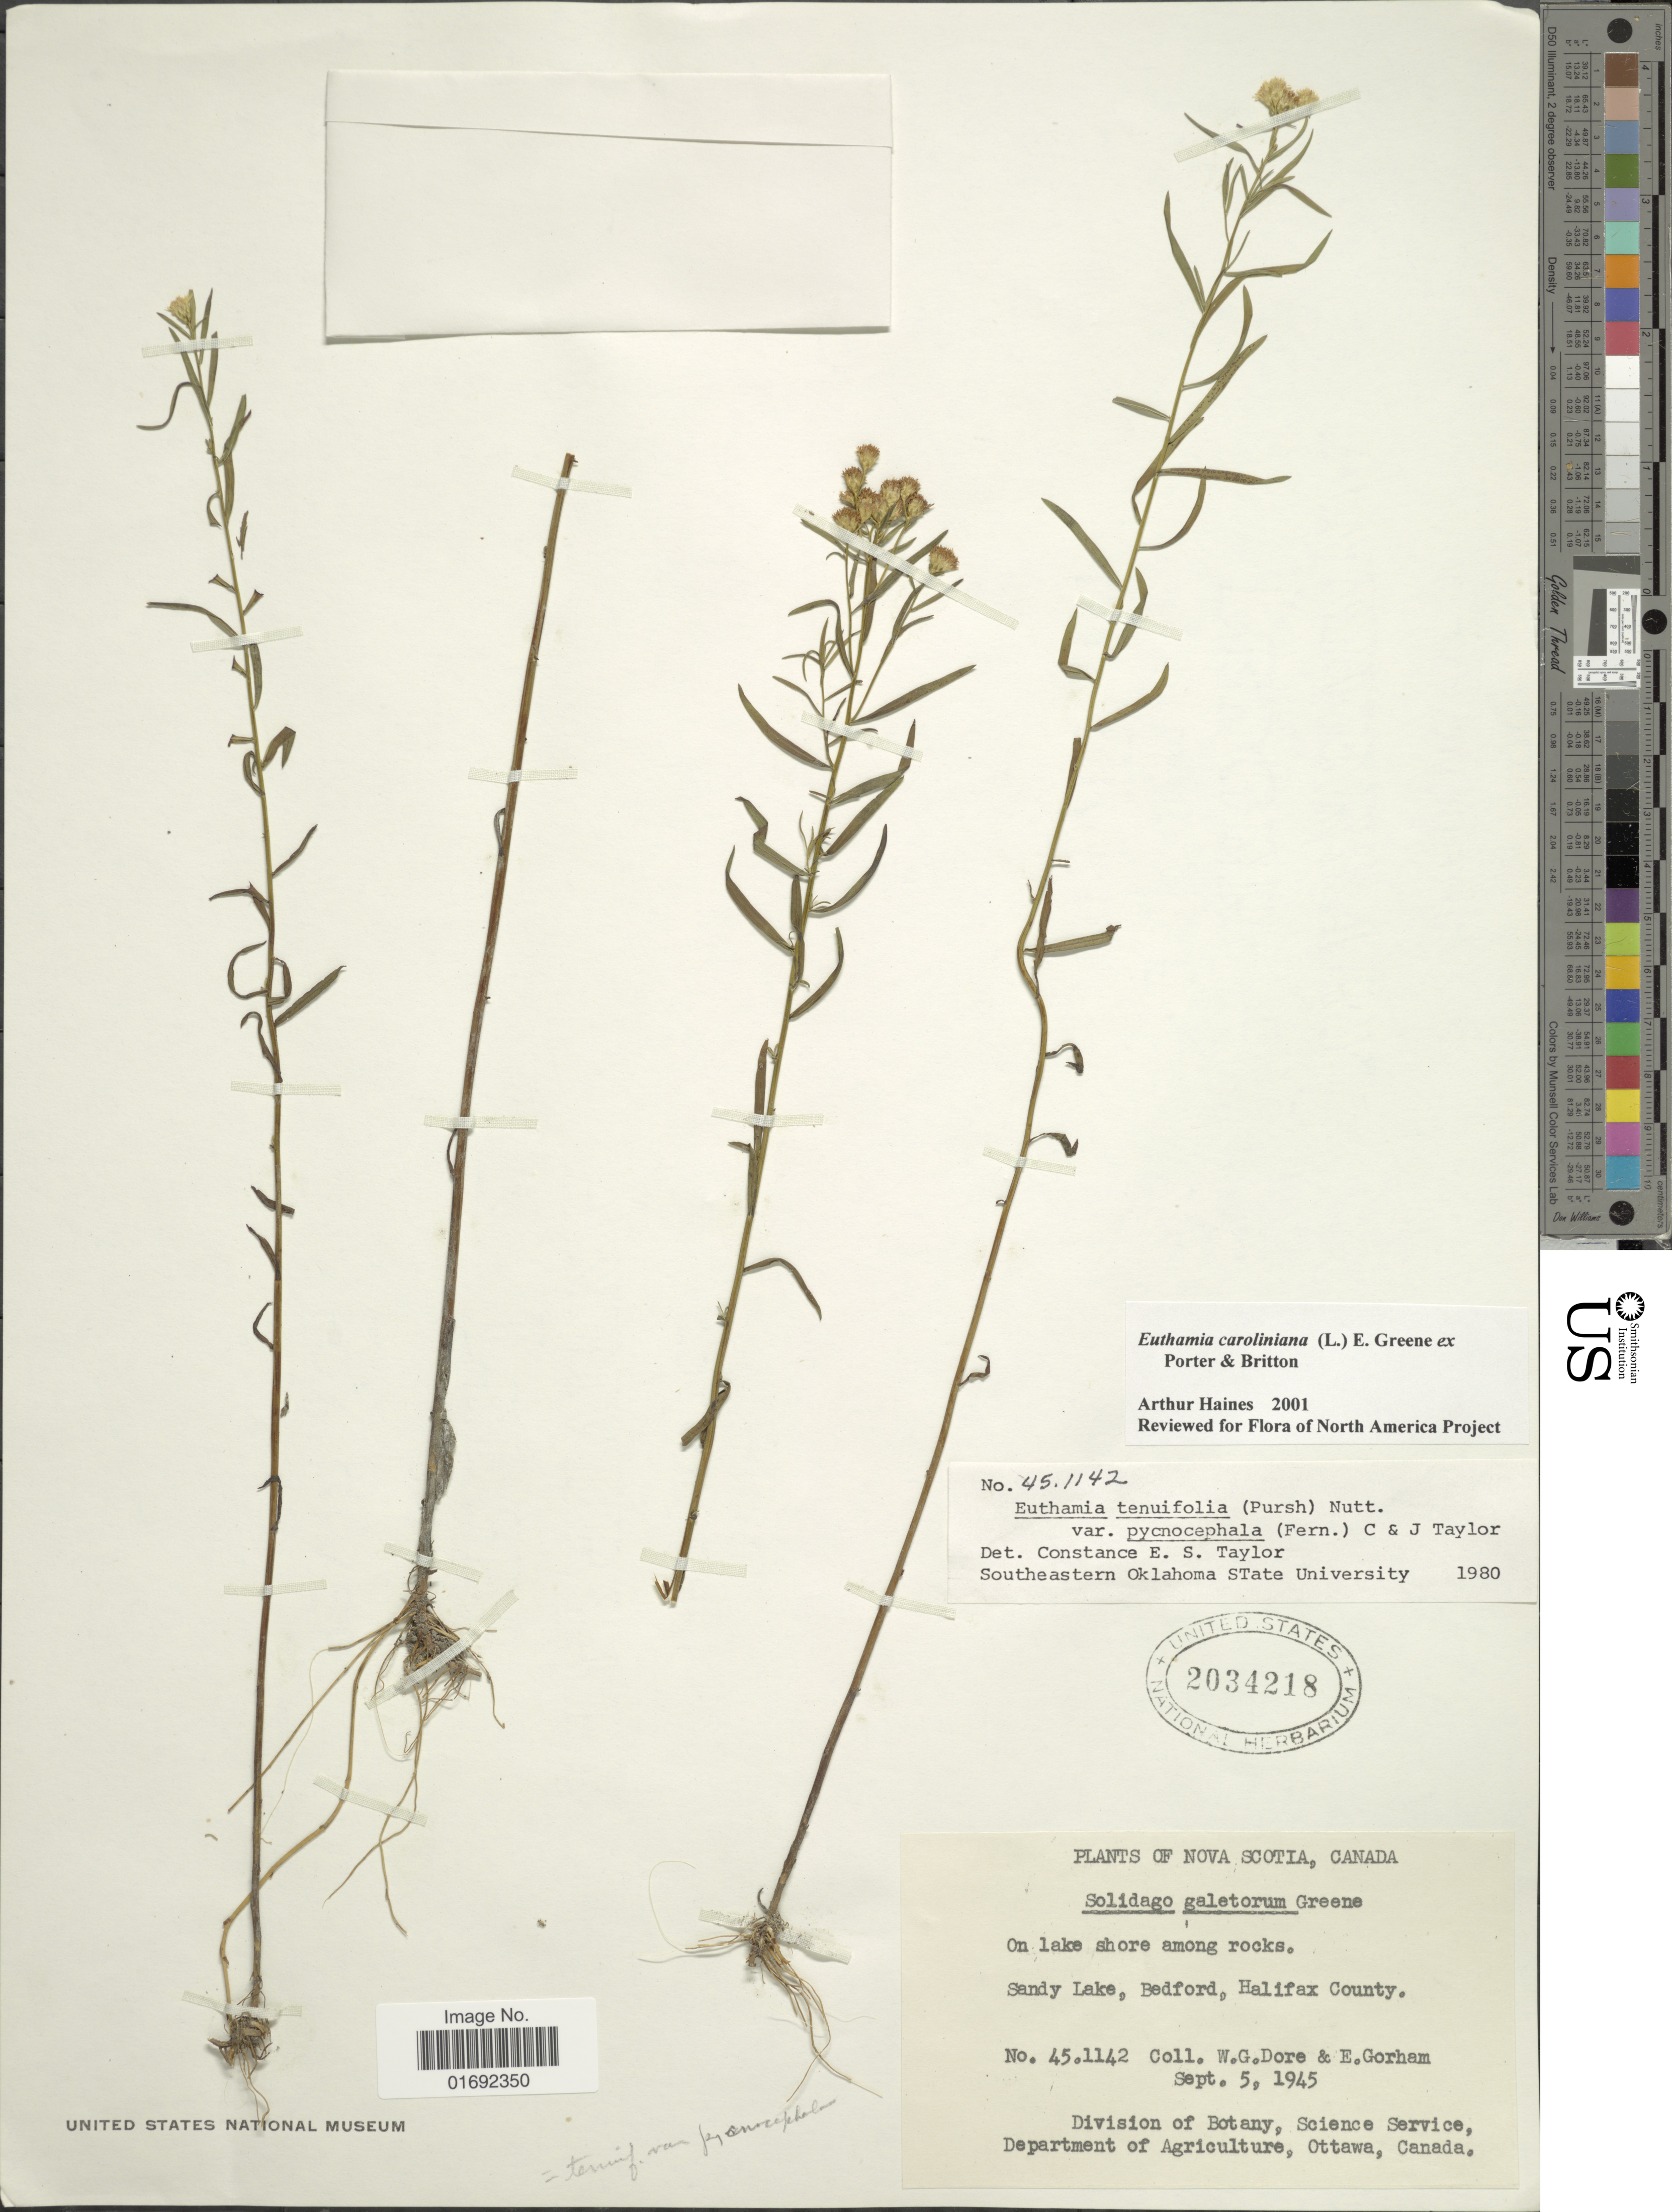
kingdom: Plantae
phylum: Tracheophyta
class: Magnoliopsida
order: Asterales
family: Asteraceae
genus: Euthamia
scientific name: Euthamia galetorum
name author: S.W. Greene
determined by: Urbatsch, Lowell E., Curator (LSU), Louisiana State University (UNITED STATES)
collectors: W. Dore & E. Gorham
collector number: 451142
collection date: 1945-09-05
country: Canada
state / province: Nova Scotia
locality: Sandy Lake, Bedford, Halifax County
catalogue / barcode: US 2034218